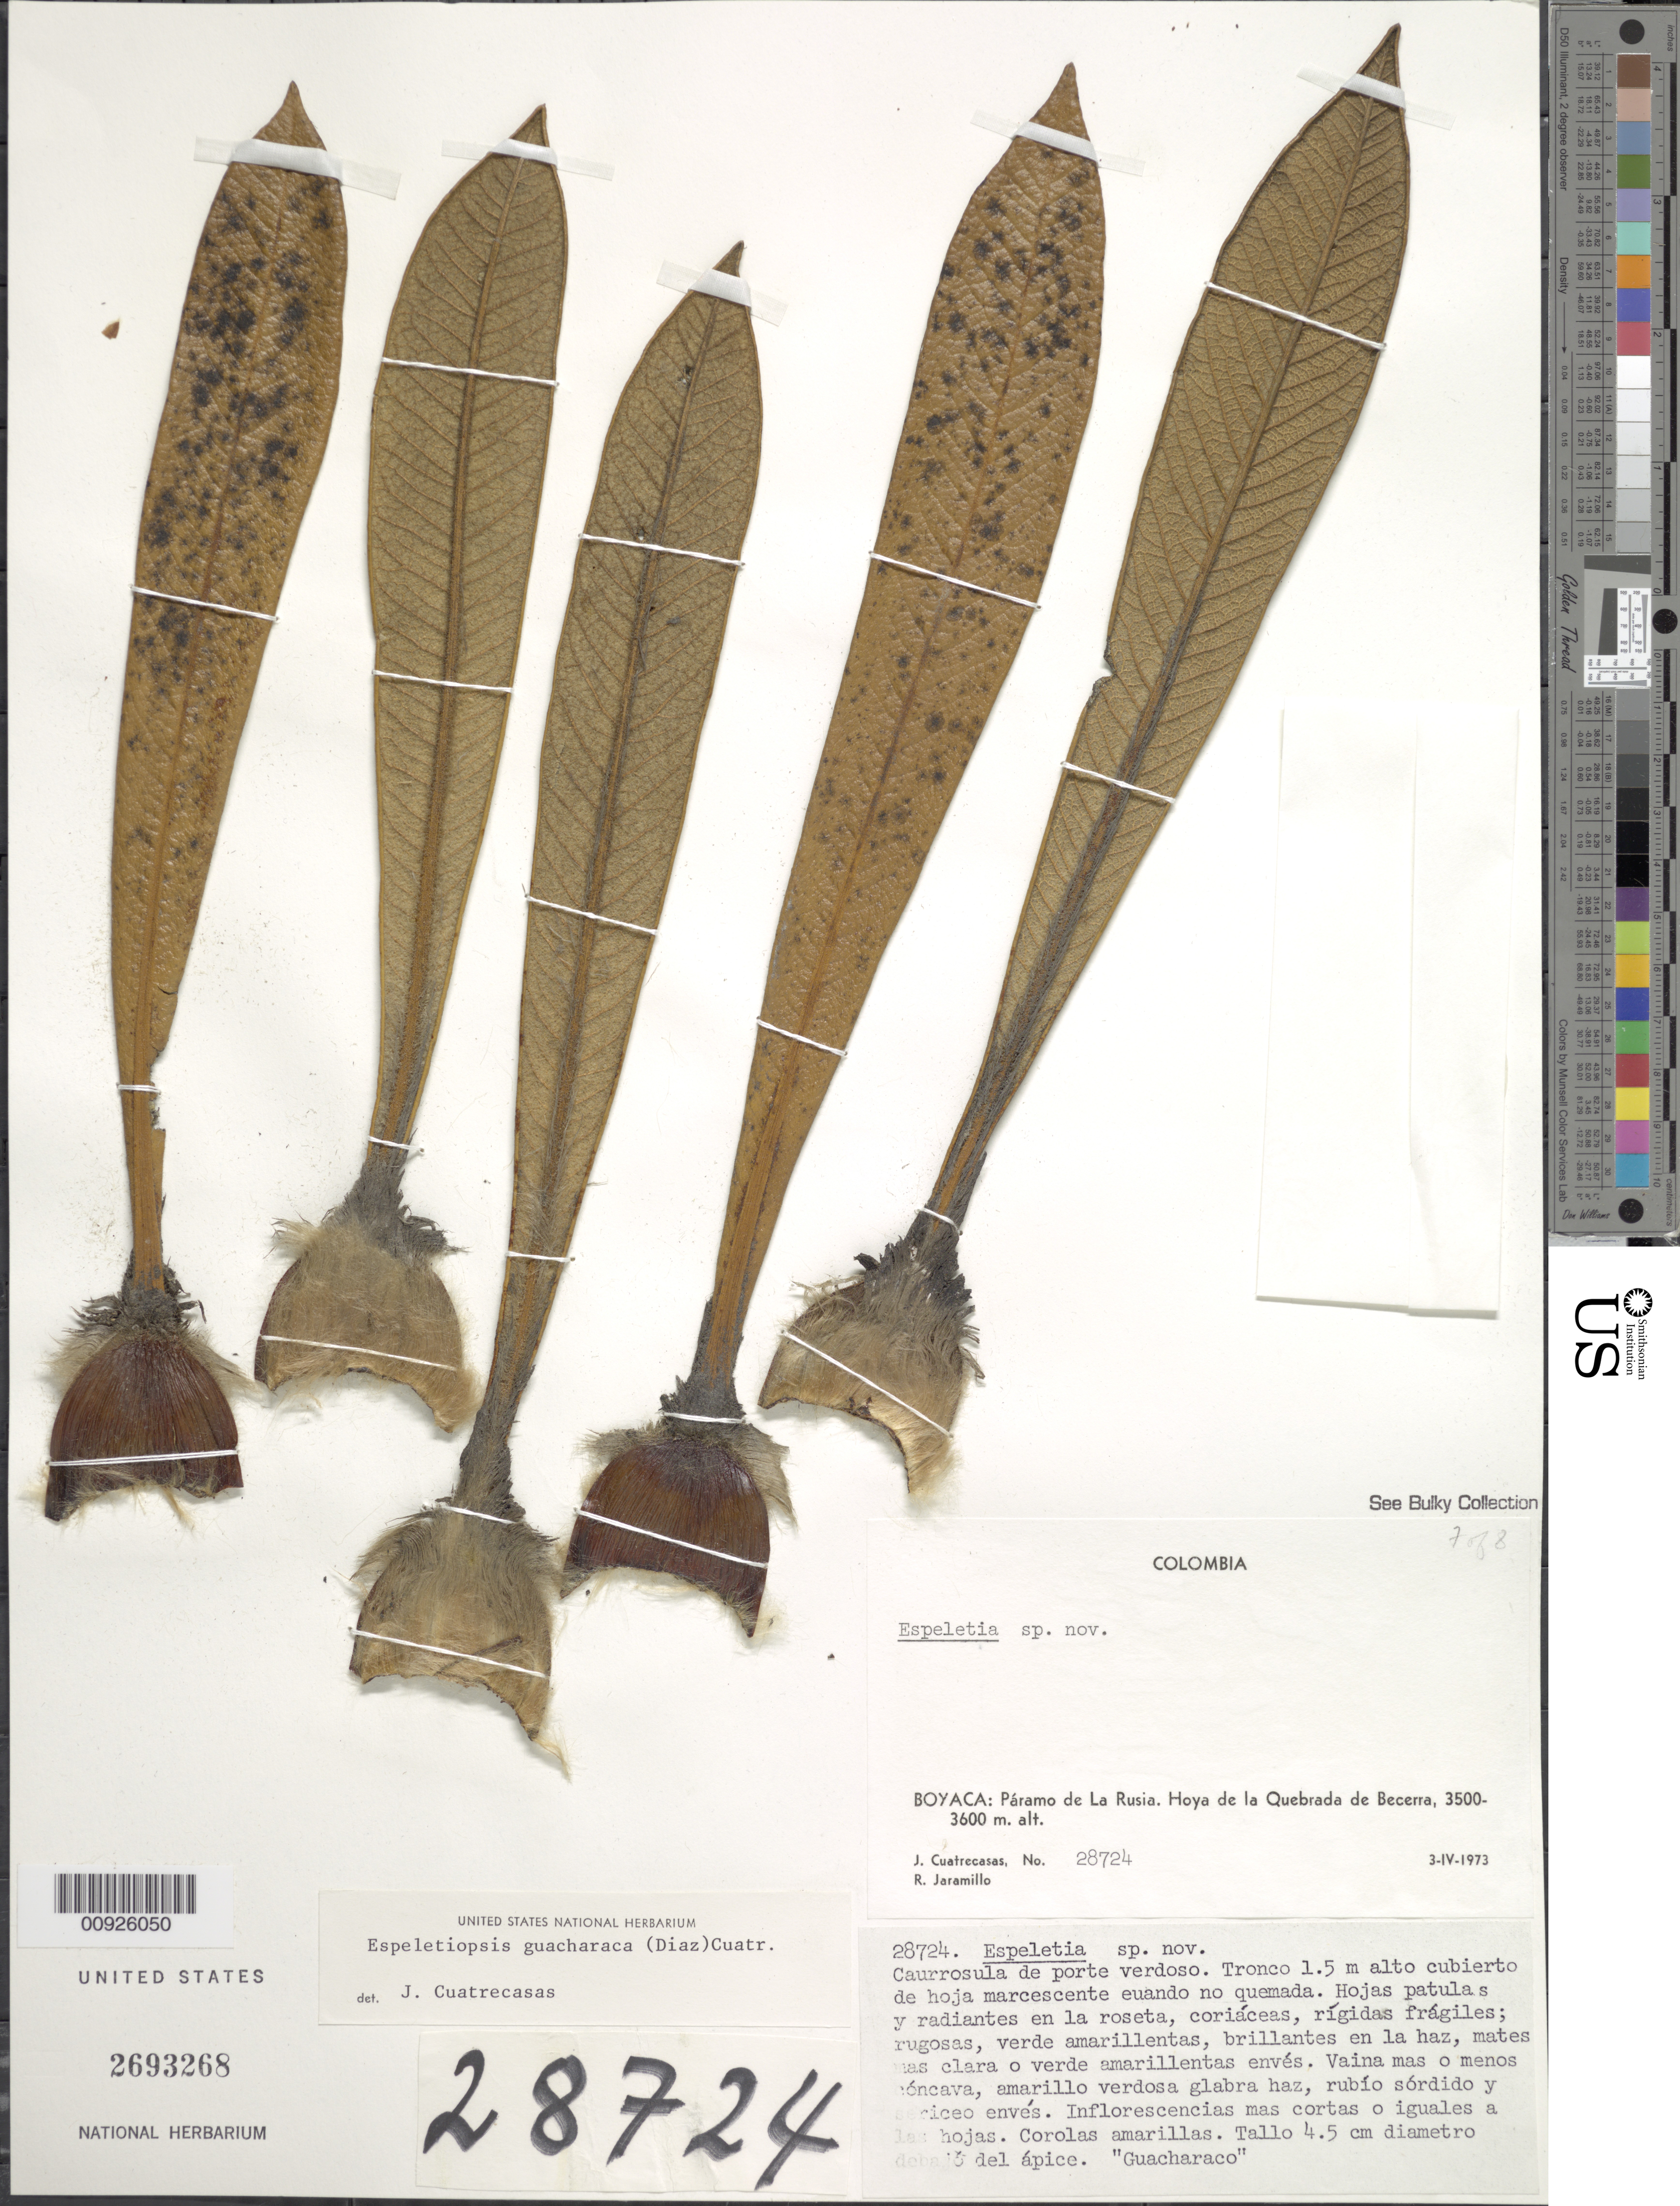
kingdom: Plantae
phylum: Tracheophyta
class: Magnoliopsida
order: Asterales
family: Asteraceae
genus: Espeletiopsis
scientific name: Espeletiopsis jimenez-quesadae var. guacharaca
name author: (S. Díaz) Cuatrec.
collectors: J. Cuatrecasas & R. Jaramillo M.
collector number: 27824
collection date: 1973-04-03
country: Colombia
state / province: Boyacá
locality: Boyacá: Paramo de La Rusia. hoya de la Quebrada de Becerra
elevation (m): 3500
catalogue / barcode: US 2693268